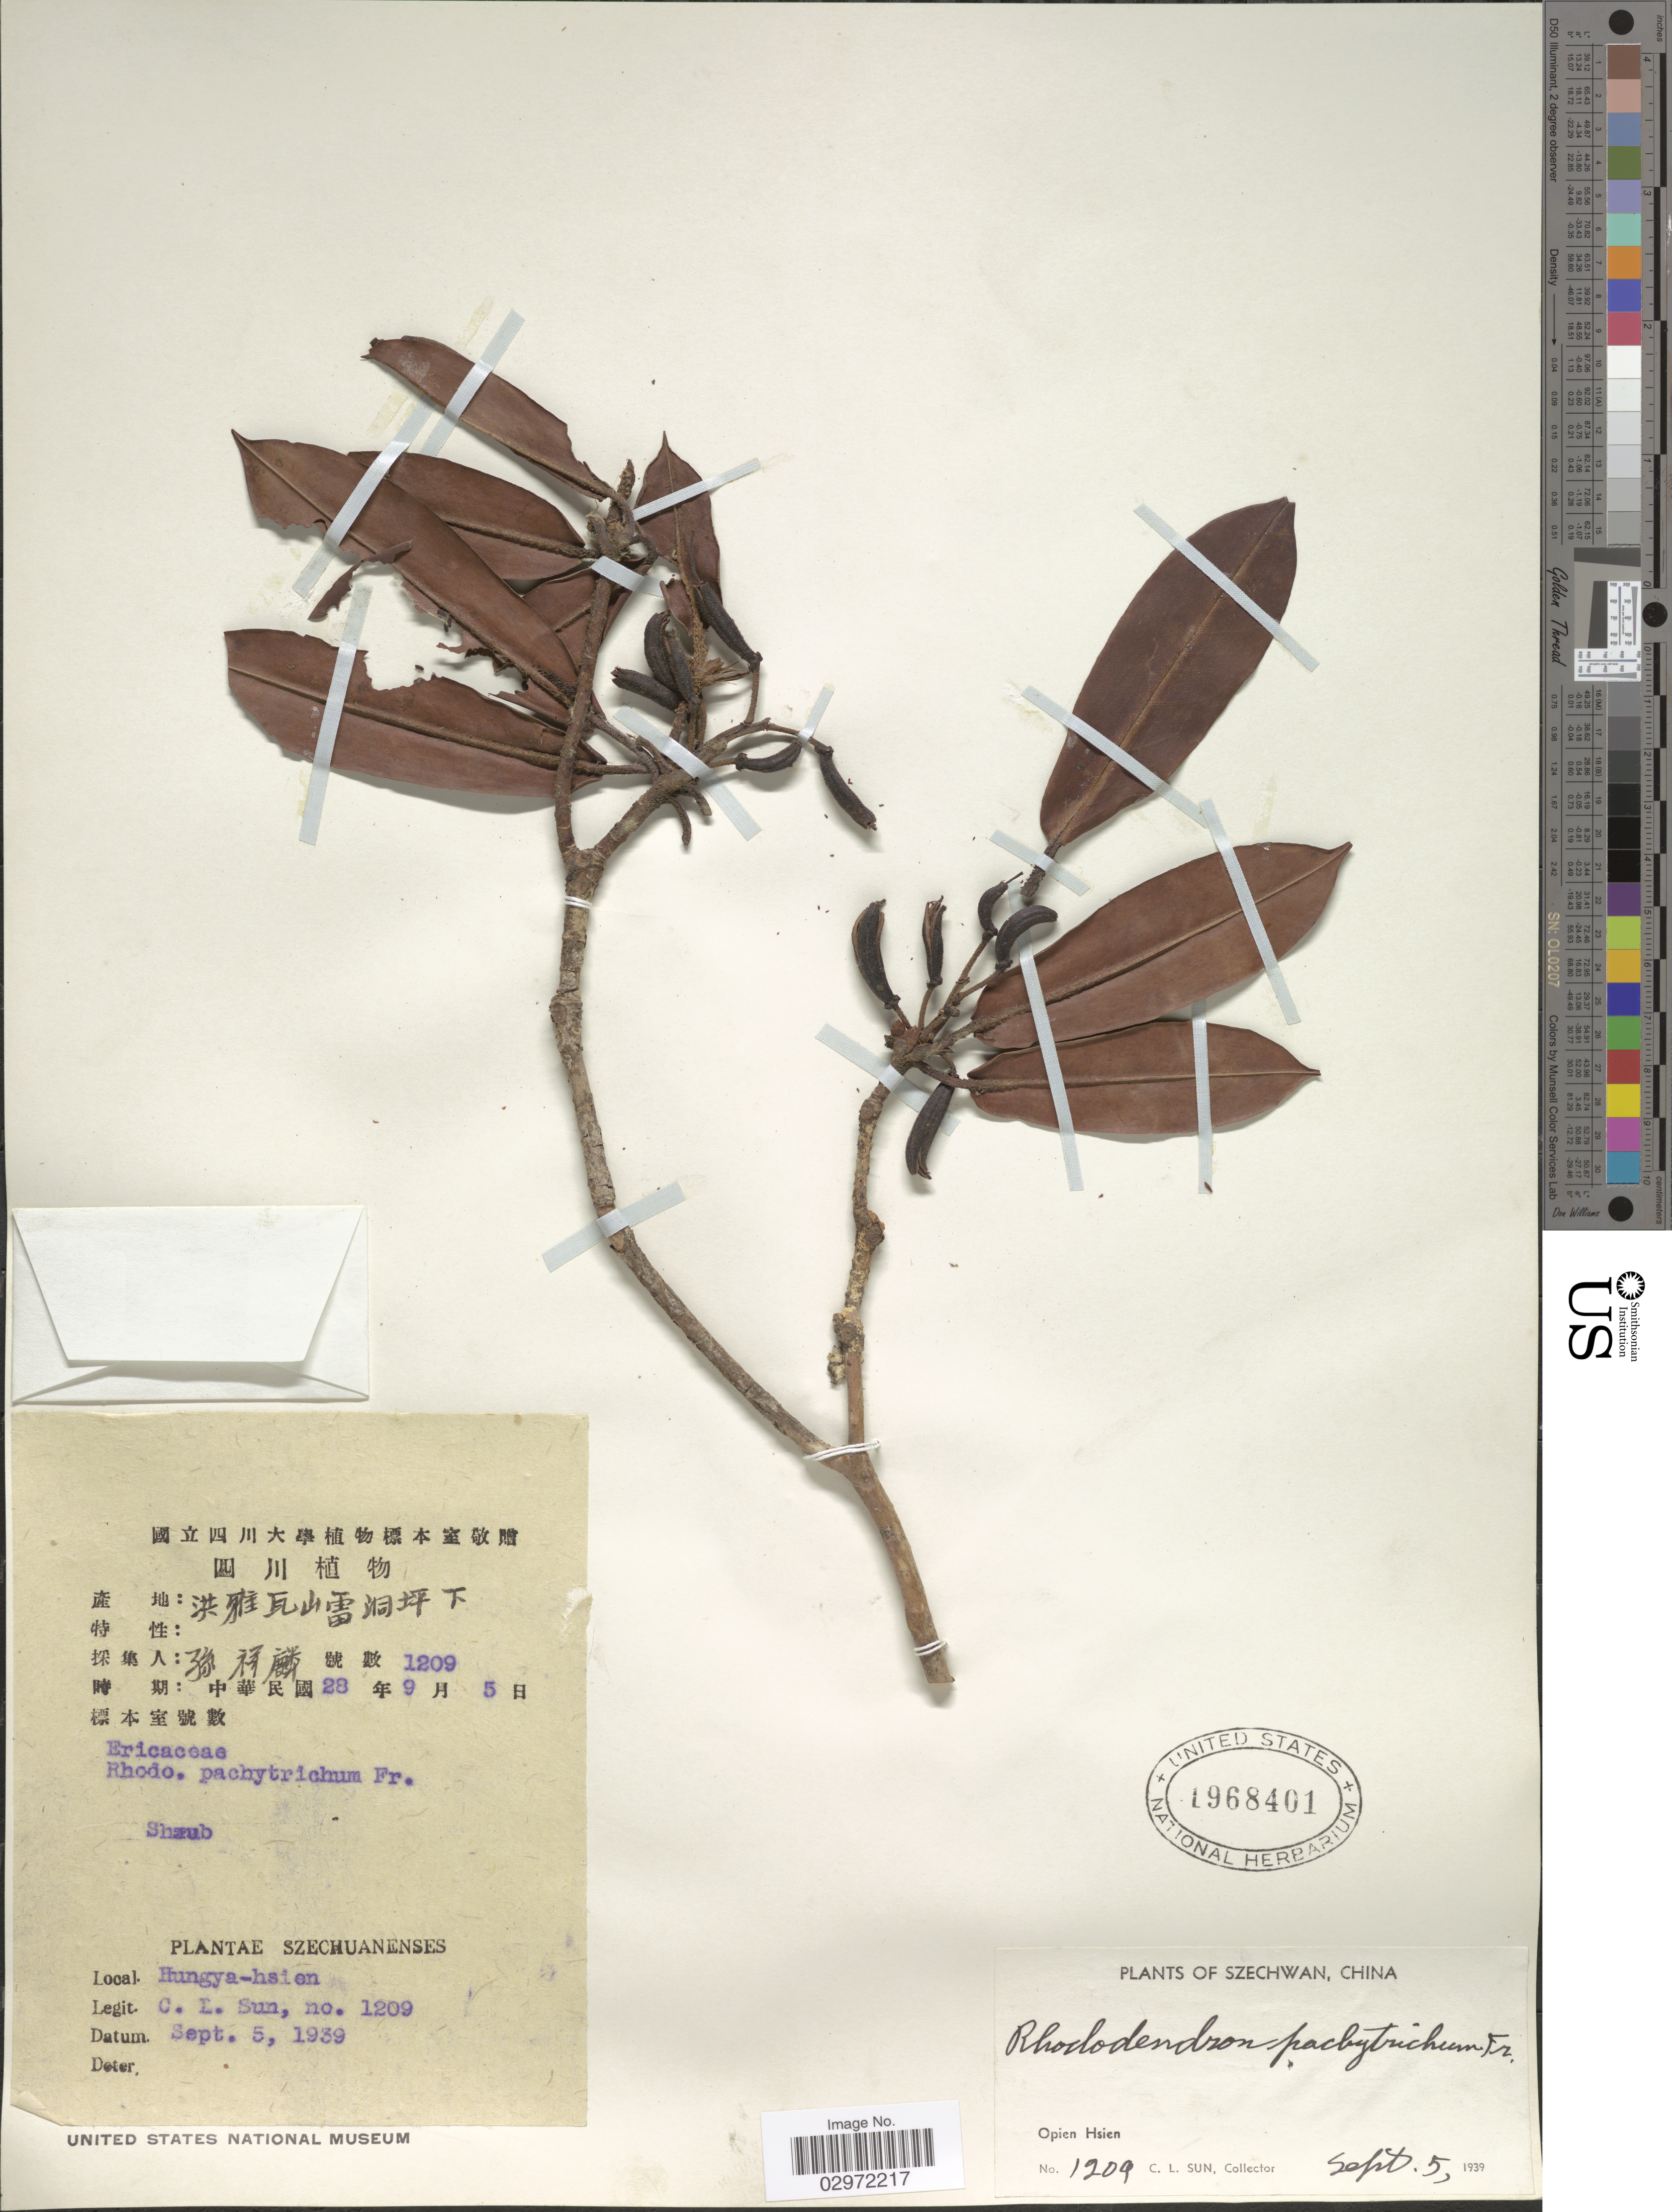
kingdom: Plantae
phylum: Tracheophyta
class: Magnoliopsida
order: Ericales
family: Ericaceae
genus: Rhododendron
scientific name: Rhododendron pachytrichum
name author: Franch.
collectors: C. Sun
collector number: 1209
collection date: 1939-09-05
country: China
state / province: Sichuan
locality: Szechwan. Opien Hsien. Hunga-hsien.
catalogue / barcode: US 1968401